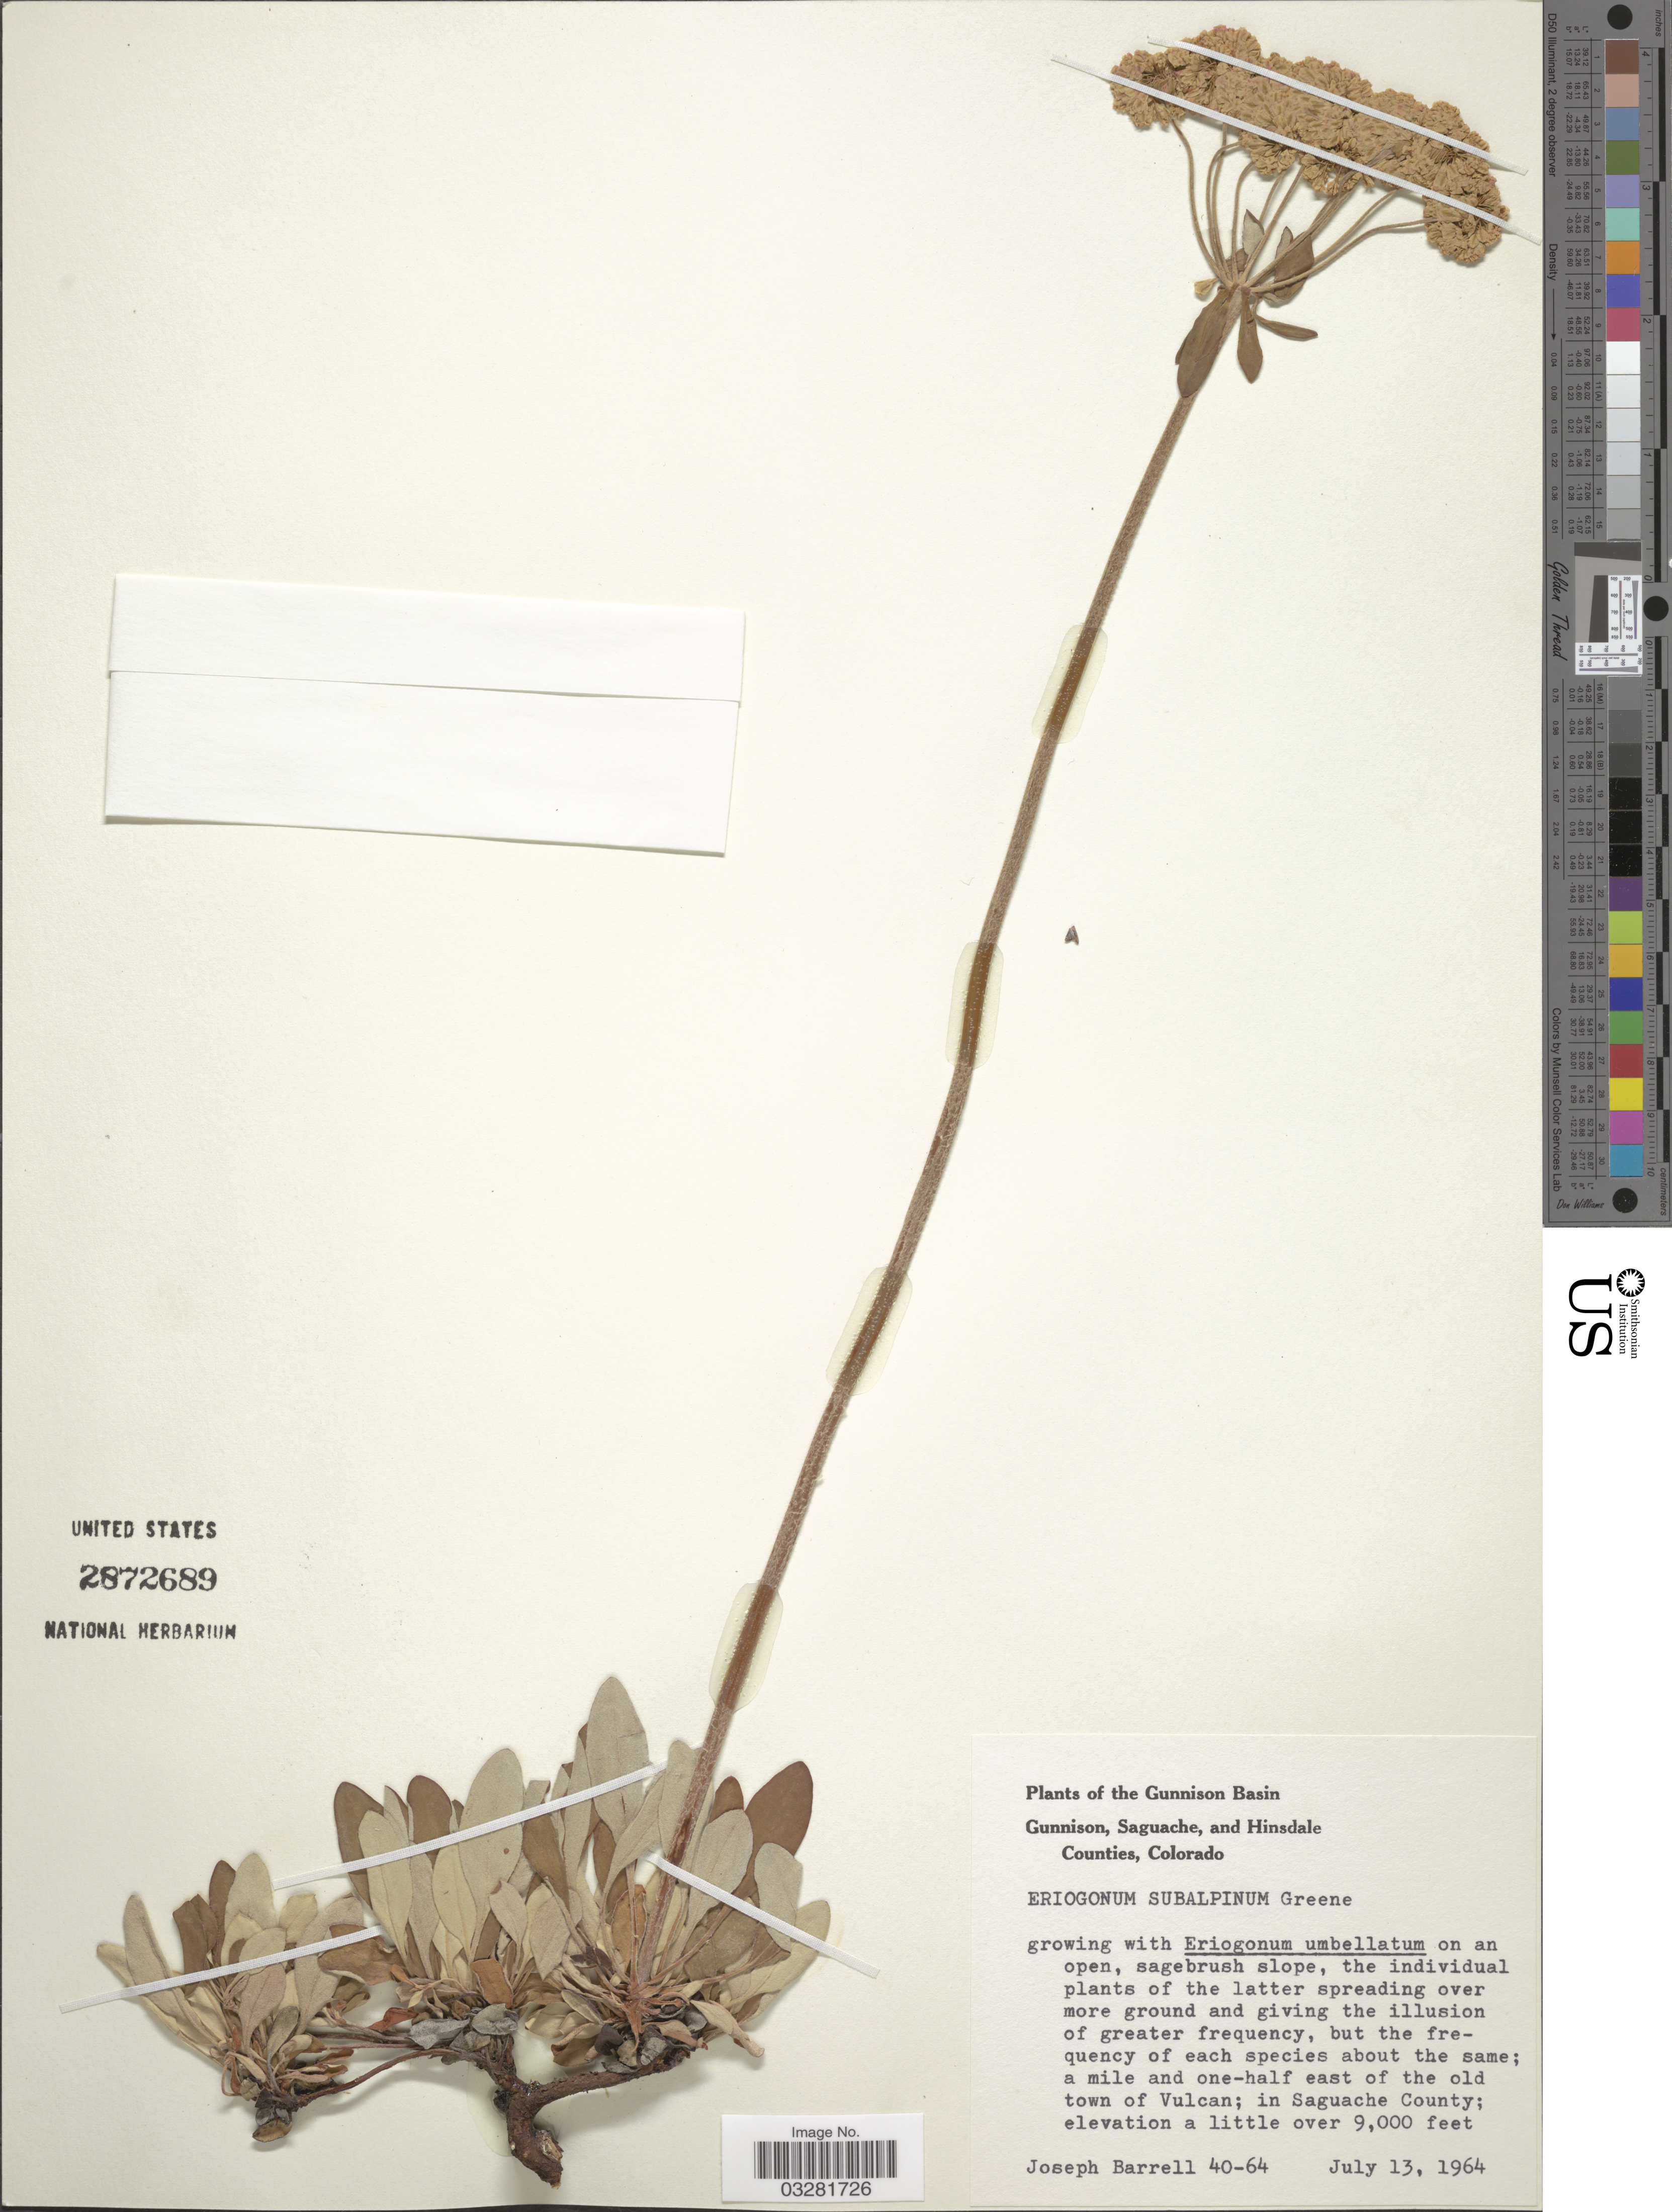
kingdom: Plantae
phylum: Tracheophyta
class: Magnoliopsida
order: Caryophyllales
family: Polygonaceae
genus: Eriogonum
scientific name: Eriogonum umbellatum var. subalpinum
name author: M.E. Jones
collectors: J. Barrell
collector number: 40-64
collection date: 1964-07-13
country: United States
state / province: Colorado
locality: The Gunnison Basin. A mile and one-half east of the old town of Vulcan; in Saguache County.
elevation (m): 2743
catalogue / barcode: US 2872689